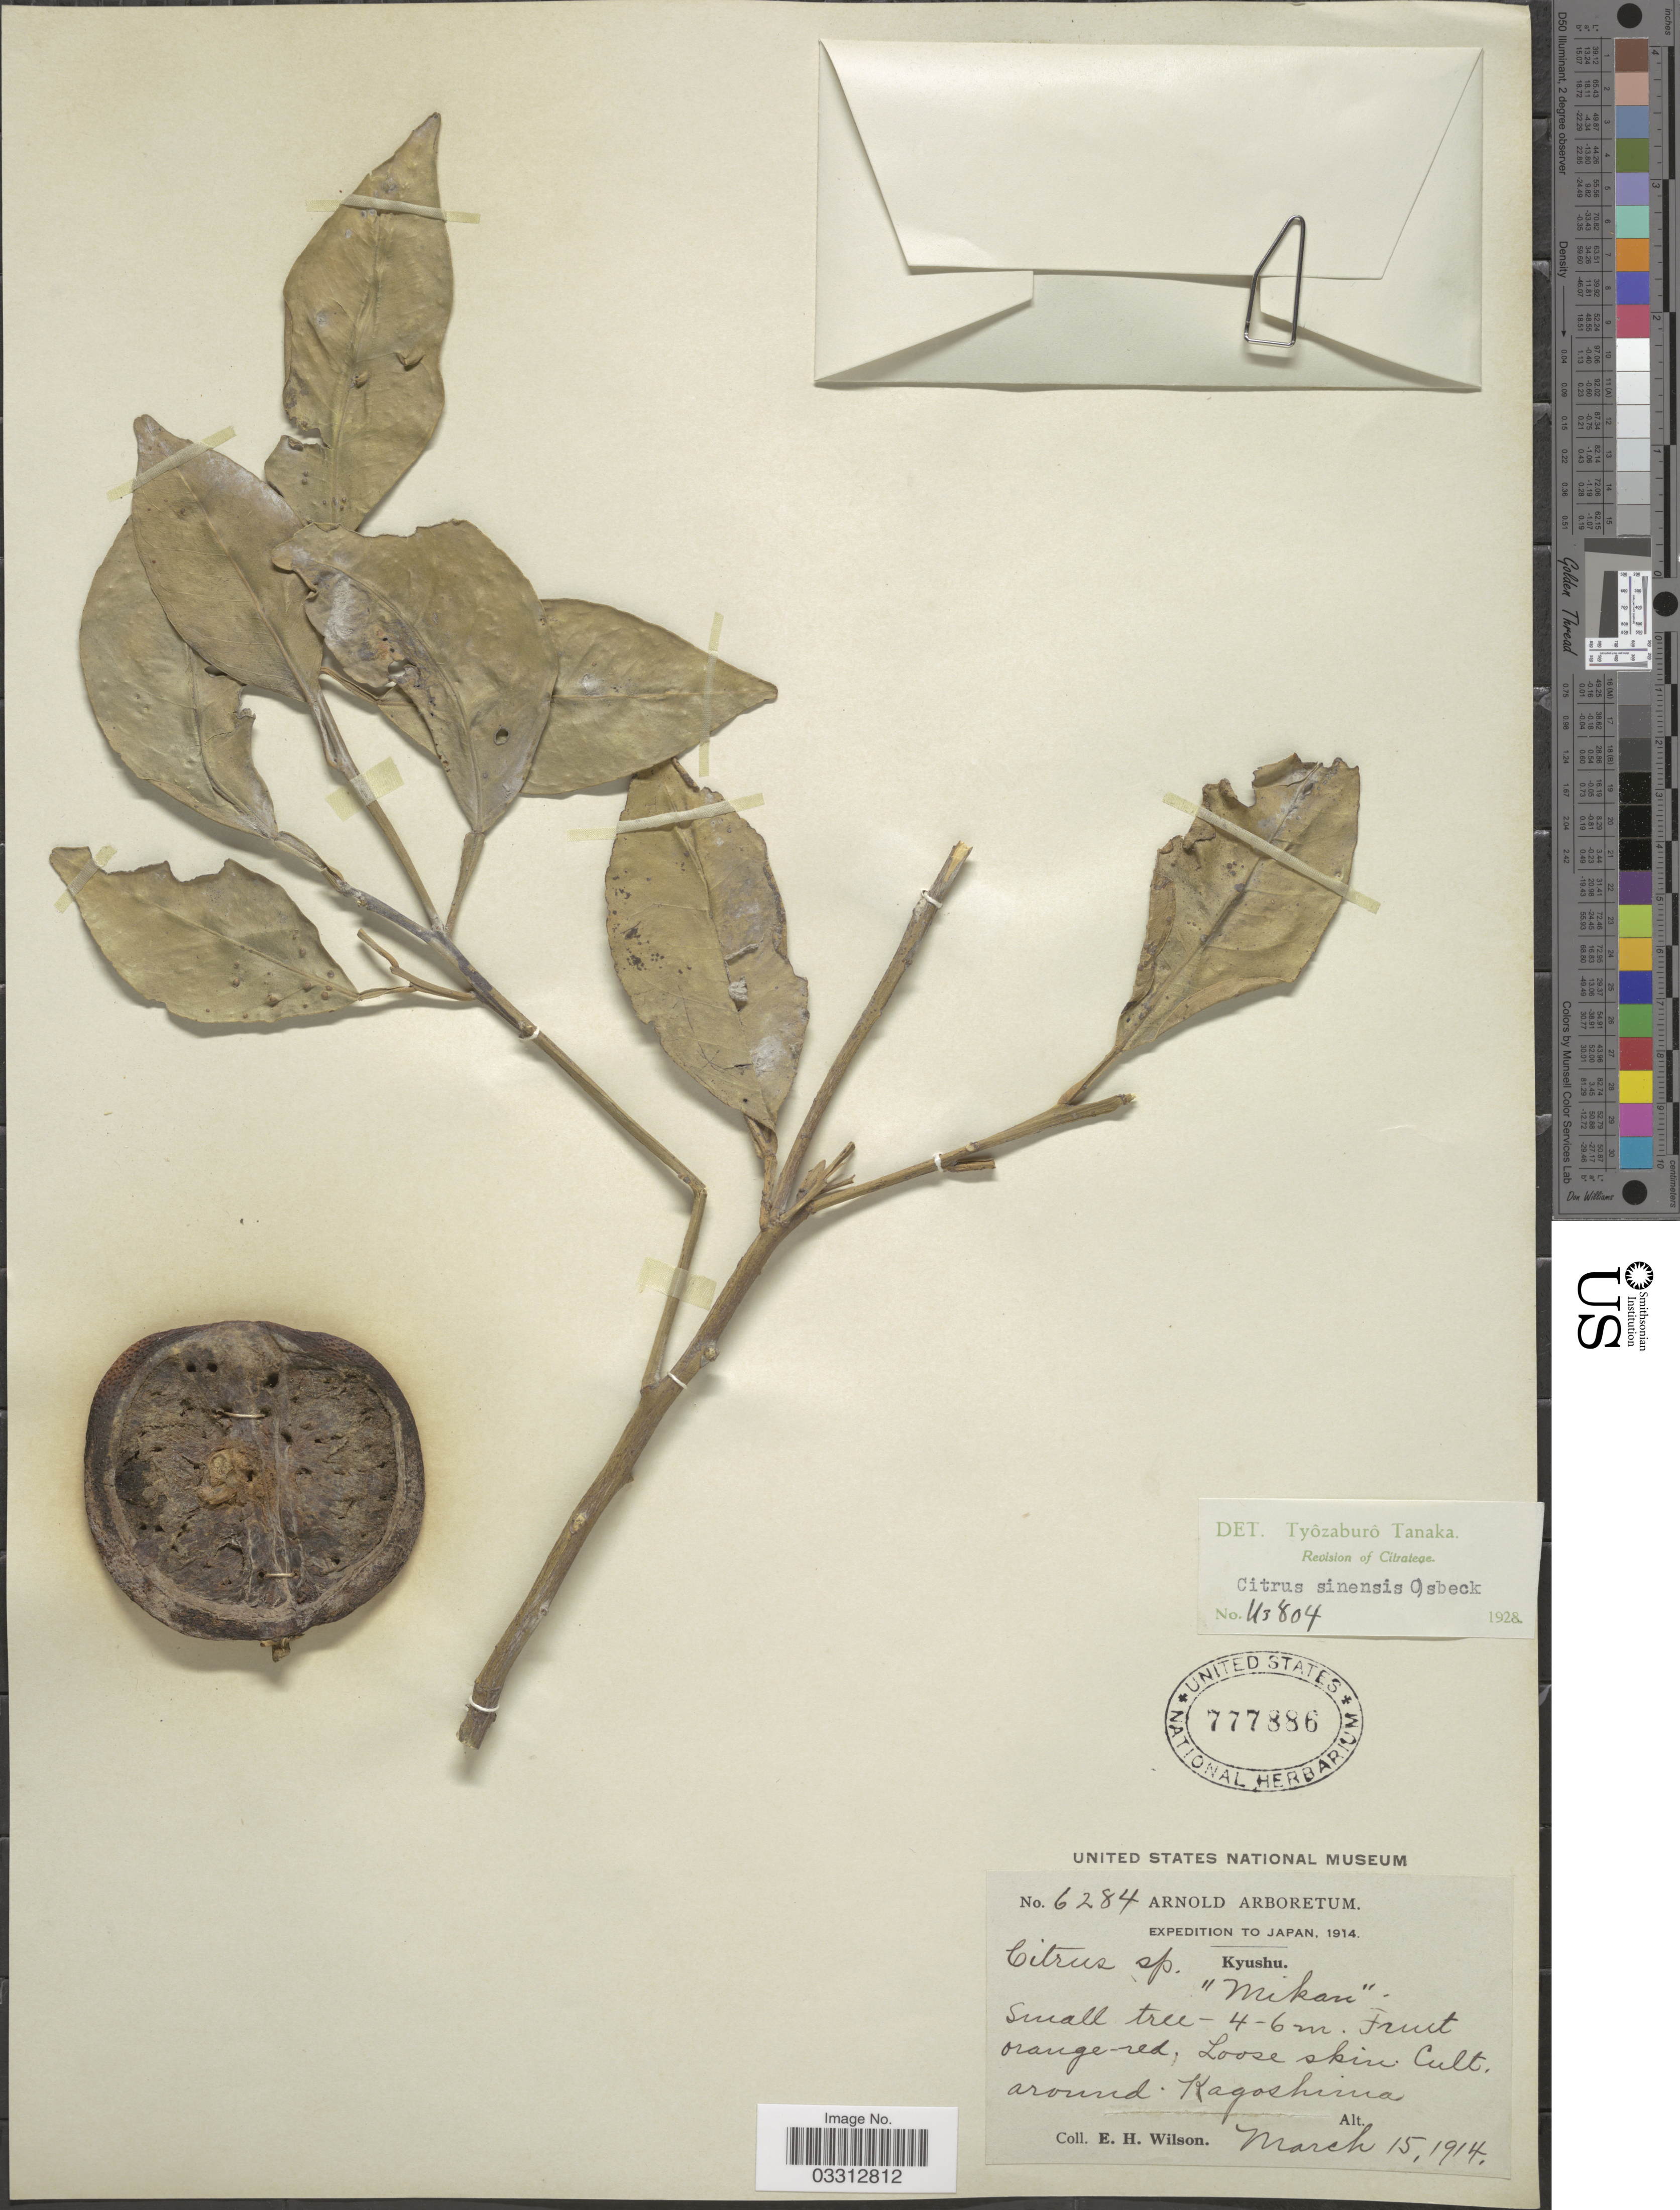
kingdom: Plantae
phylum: Tracheophyta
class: Magnoliopsida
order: Sapindales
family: Rutaceae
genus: Citrus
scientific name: Citrus x sinensis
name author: (L.) Osbeck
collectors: E. Wilson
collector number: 6284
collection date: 1914-03-15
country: Japan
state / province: Kagosima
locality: Kyushu, Cult. aroung Kagoshima.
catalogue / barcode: US 777886